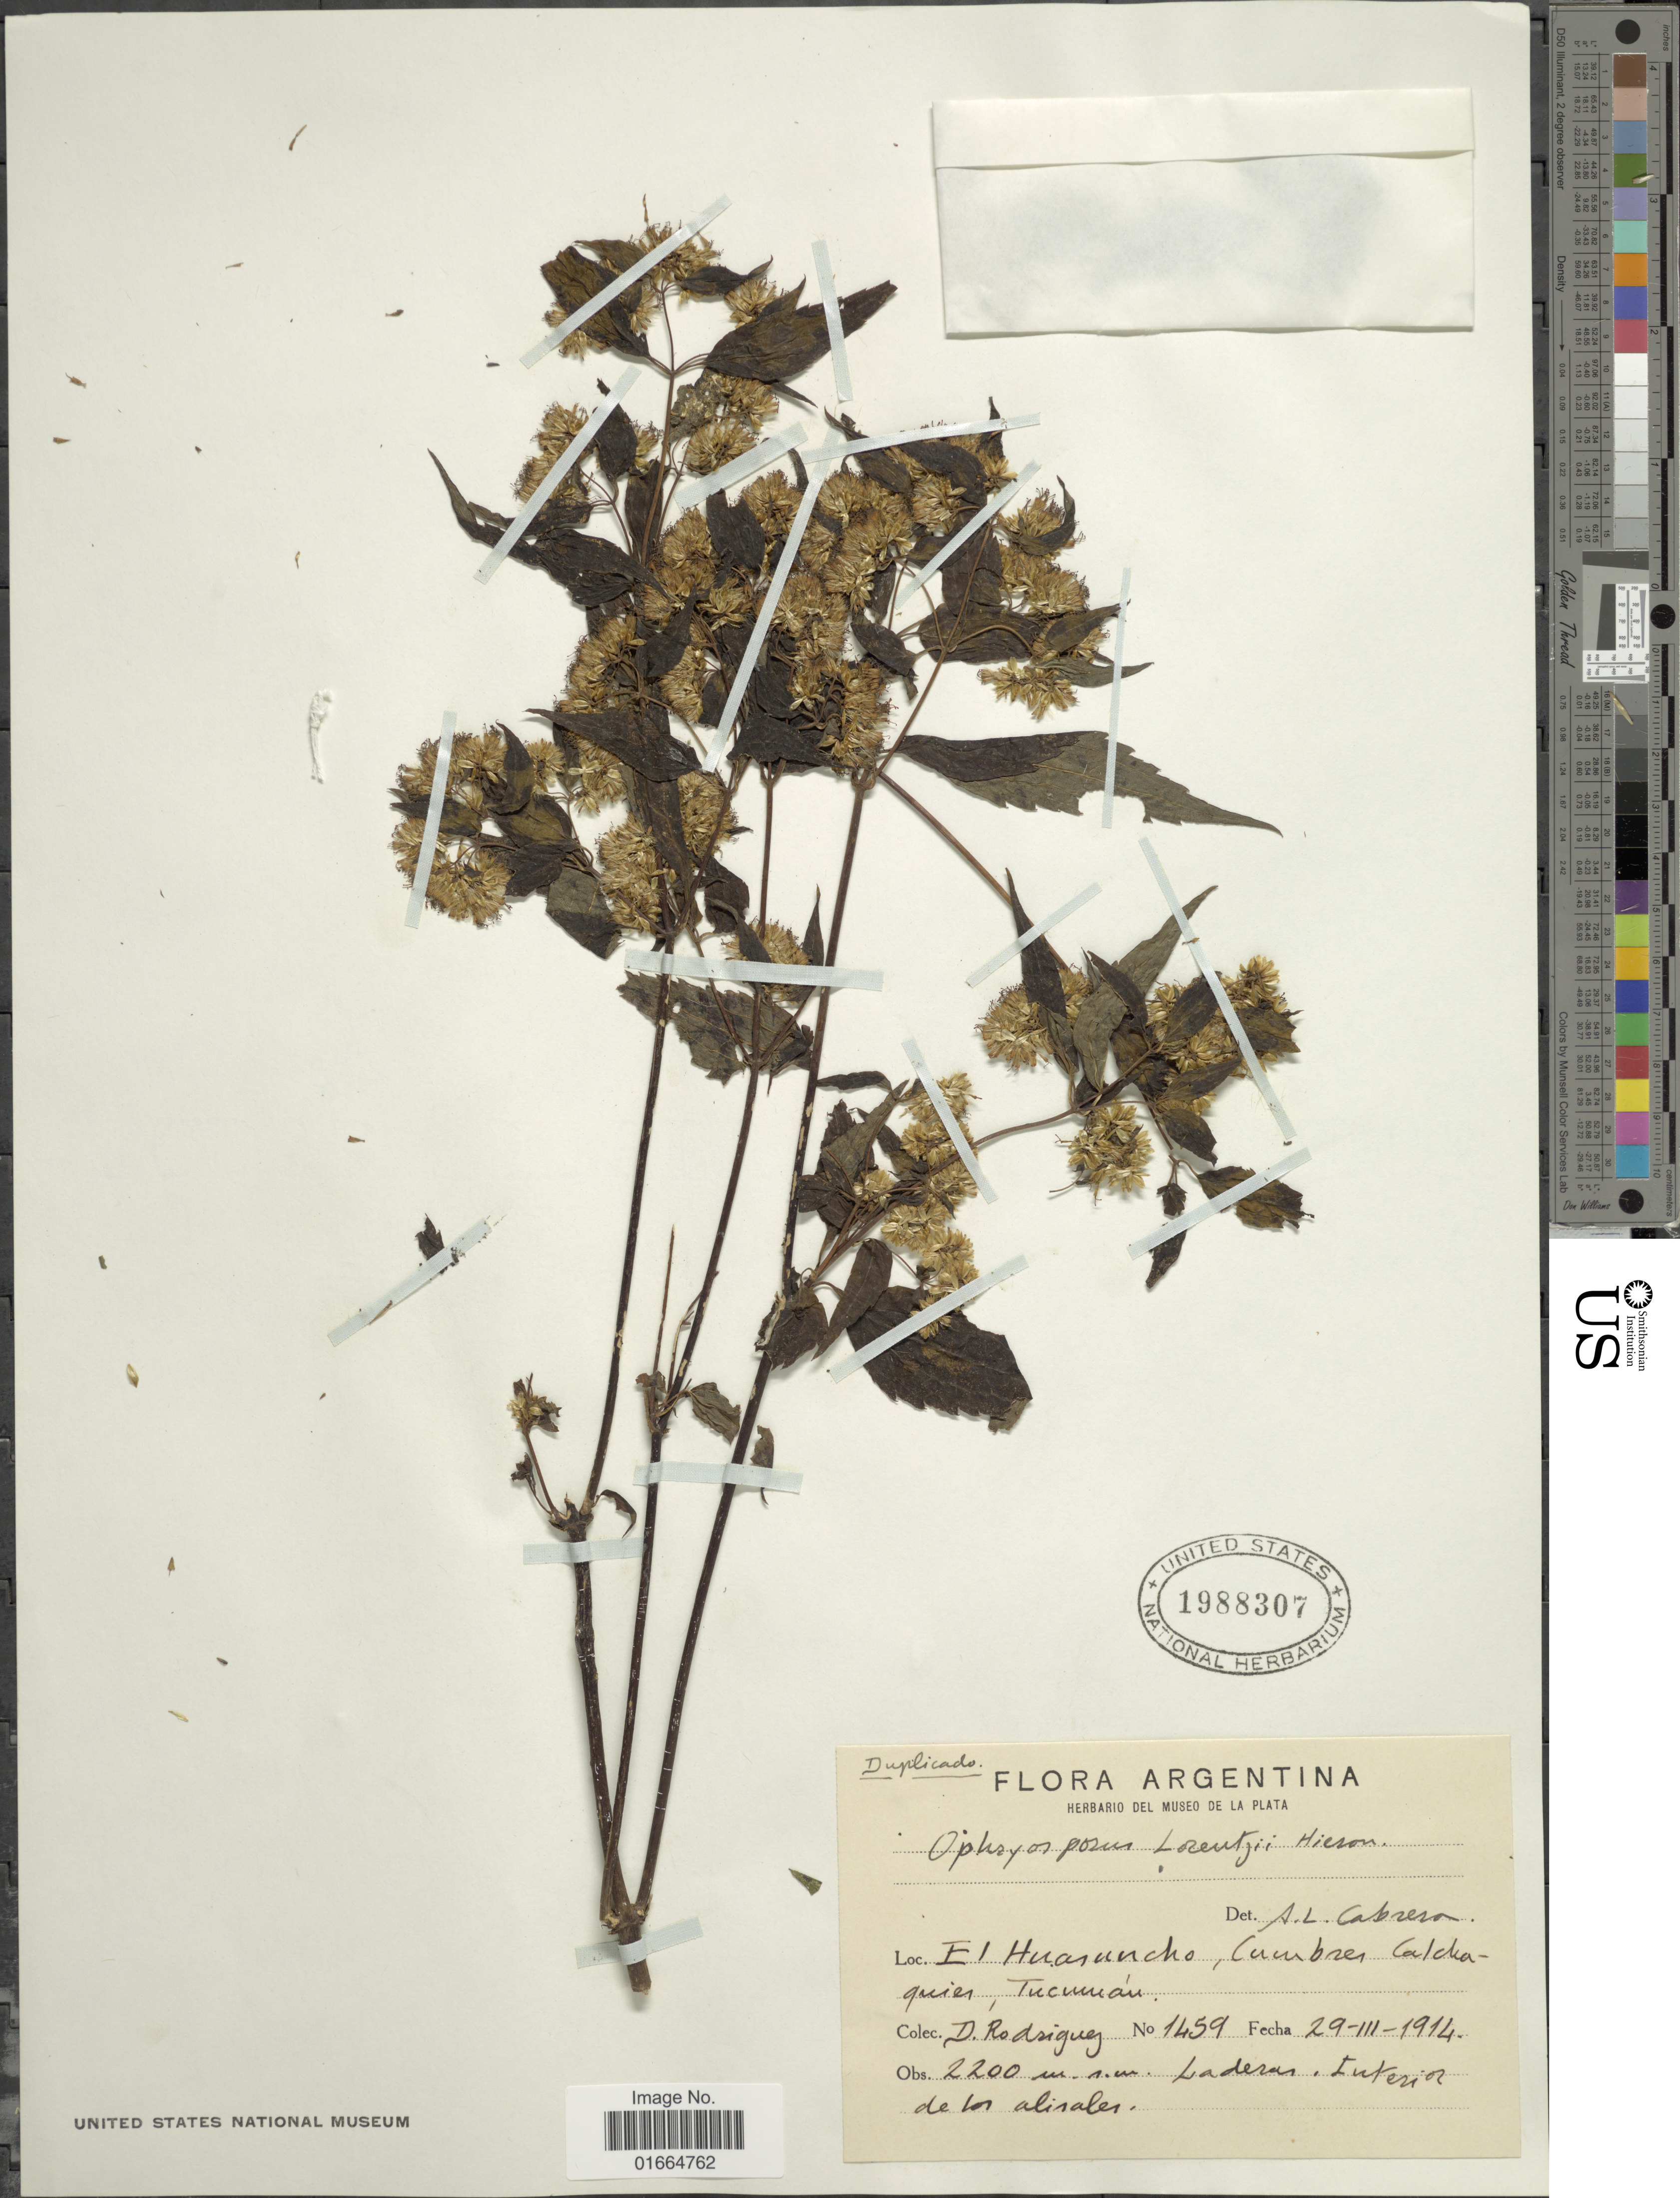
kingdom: Plantae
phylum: Tracheophyta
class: Magnoliopsida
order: Asterales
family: Asteraceae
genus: Ophryosporus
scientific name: Ophryosporus lorentzii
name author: Hieron.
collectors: D. Rodriguez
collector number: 1459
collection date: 1914-03-29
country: Argentina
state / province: Tucuman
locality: El Huanuncho, Curubres Calchaquies, Tucuman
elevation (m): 2200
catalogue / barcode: US 1988307